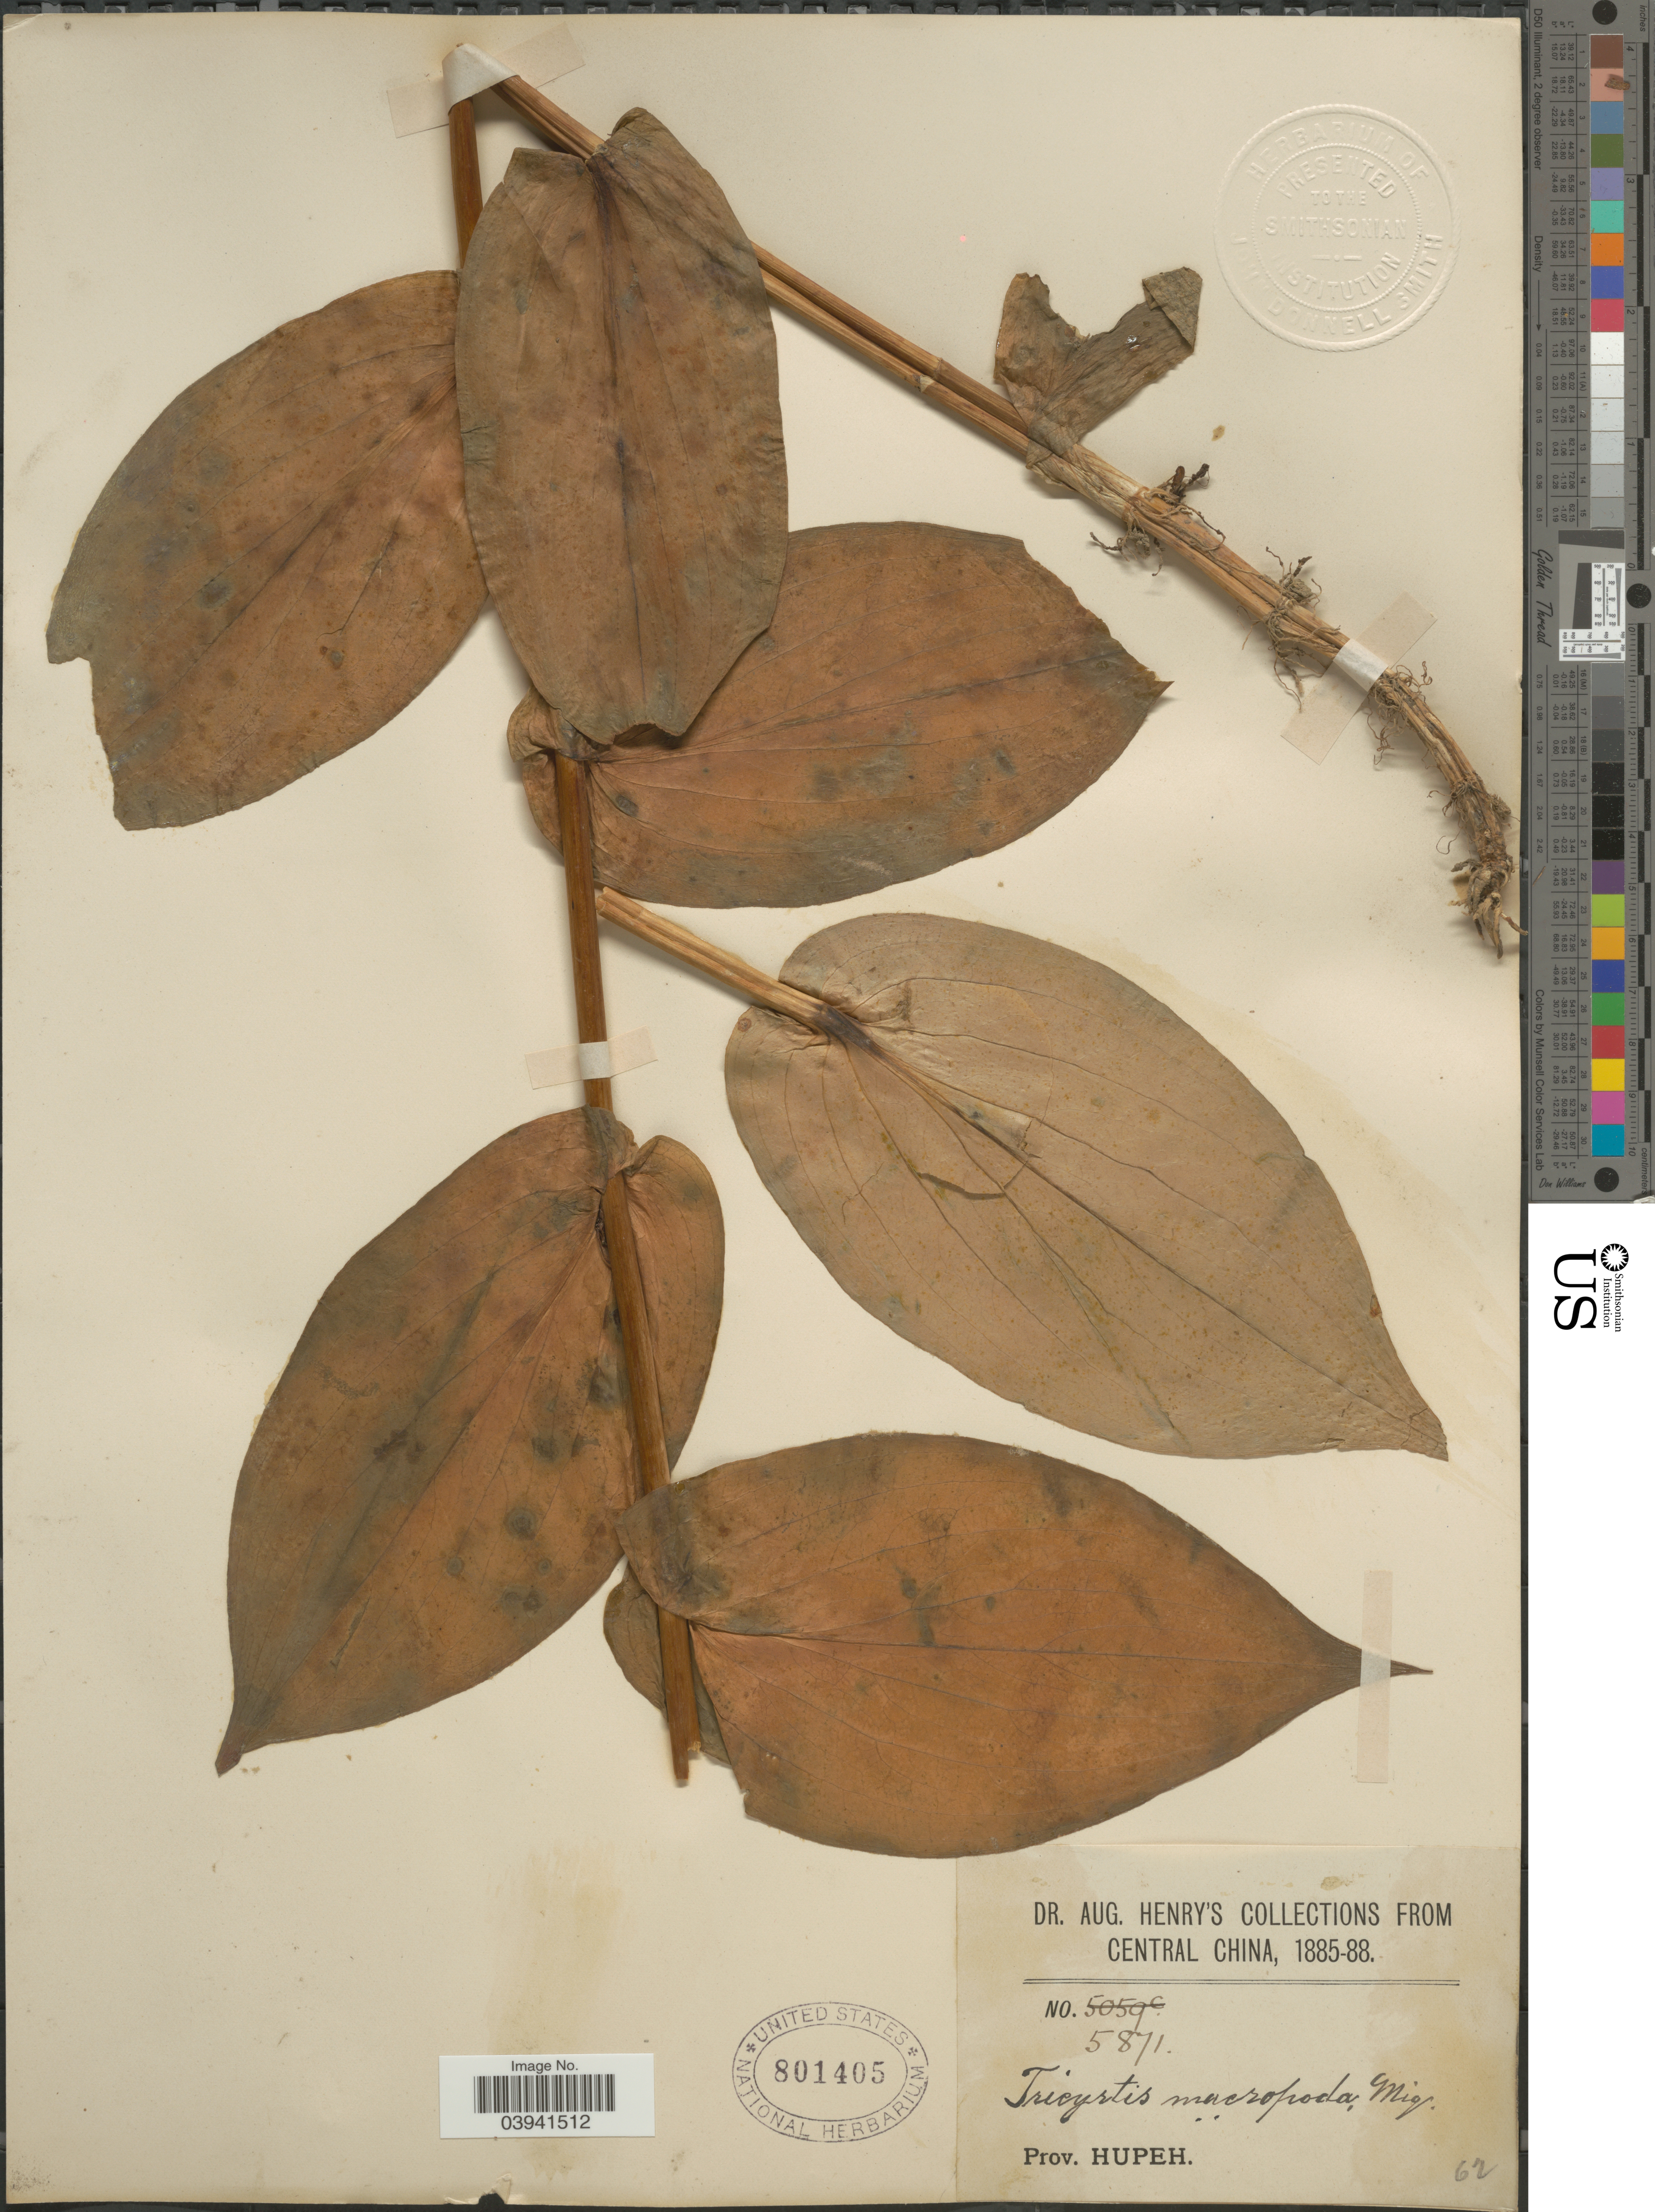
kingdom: Plantae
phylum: Tracheophyta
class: Liliopsida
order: Liliales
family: Liliaceae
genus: Tricyrtis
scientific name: Tricyrtis macropoda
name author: Miq.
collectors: A. Henry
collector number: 5871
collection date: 1885/1888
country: China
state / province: Hubei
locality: Central China. Prov. Hupeh.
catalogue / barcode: US 801405